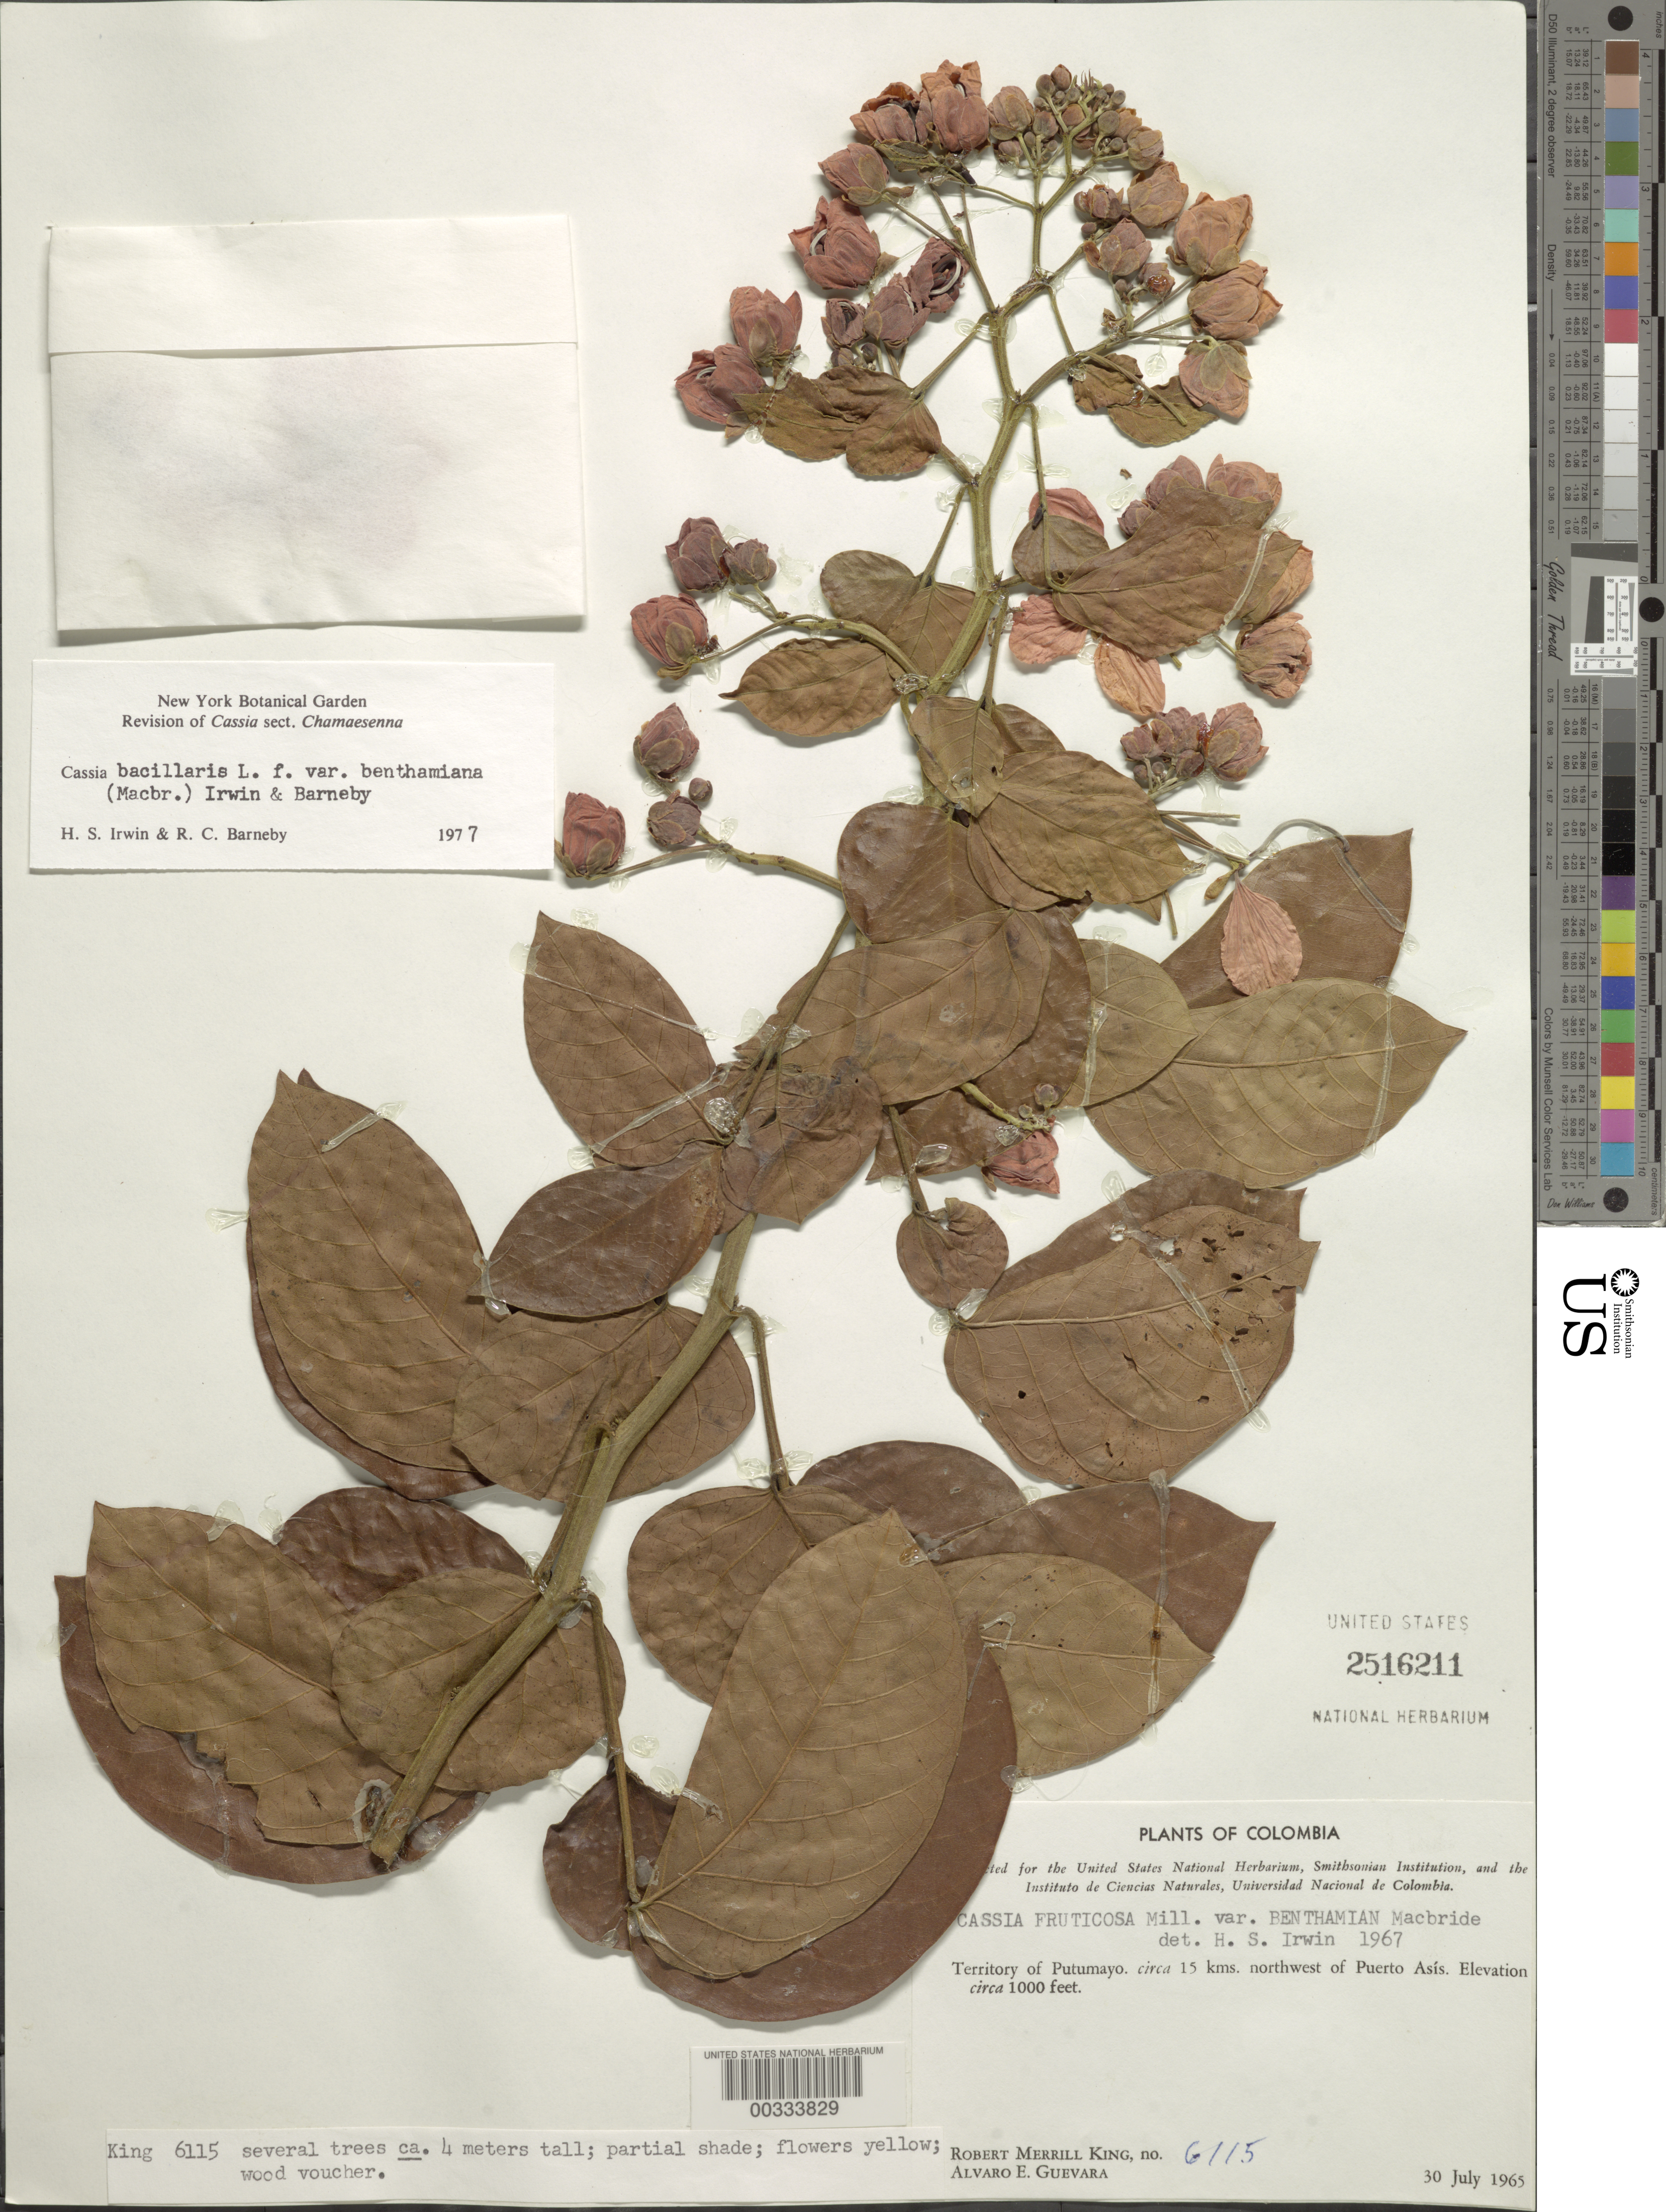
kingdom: Plantae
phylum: Tracheophyta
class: Magnoliopsida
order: Fabales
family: Fabaceae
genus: Senna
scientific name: Senna bacillaris var. benthamiana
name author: (J.F. Macbr.) H.S. Irwin & Barneby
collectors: R. M. King & A. E. Guevara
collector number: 6115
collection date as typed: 30 Jul 1965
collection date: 1965-07-30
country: Colombia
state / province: Putumayo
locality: Ca 15 km NW of Puerto Asisaral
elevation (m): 305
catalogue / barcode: US 2516211